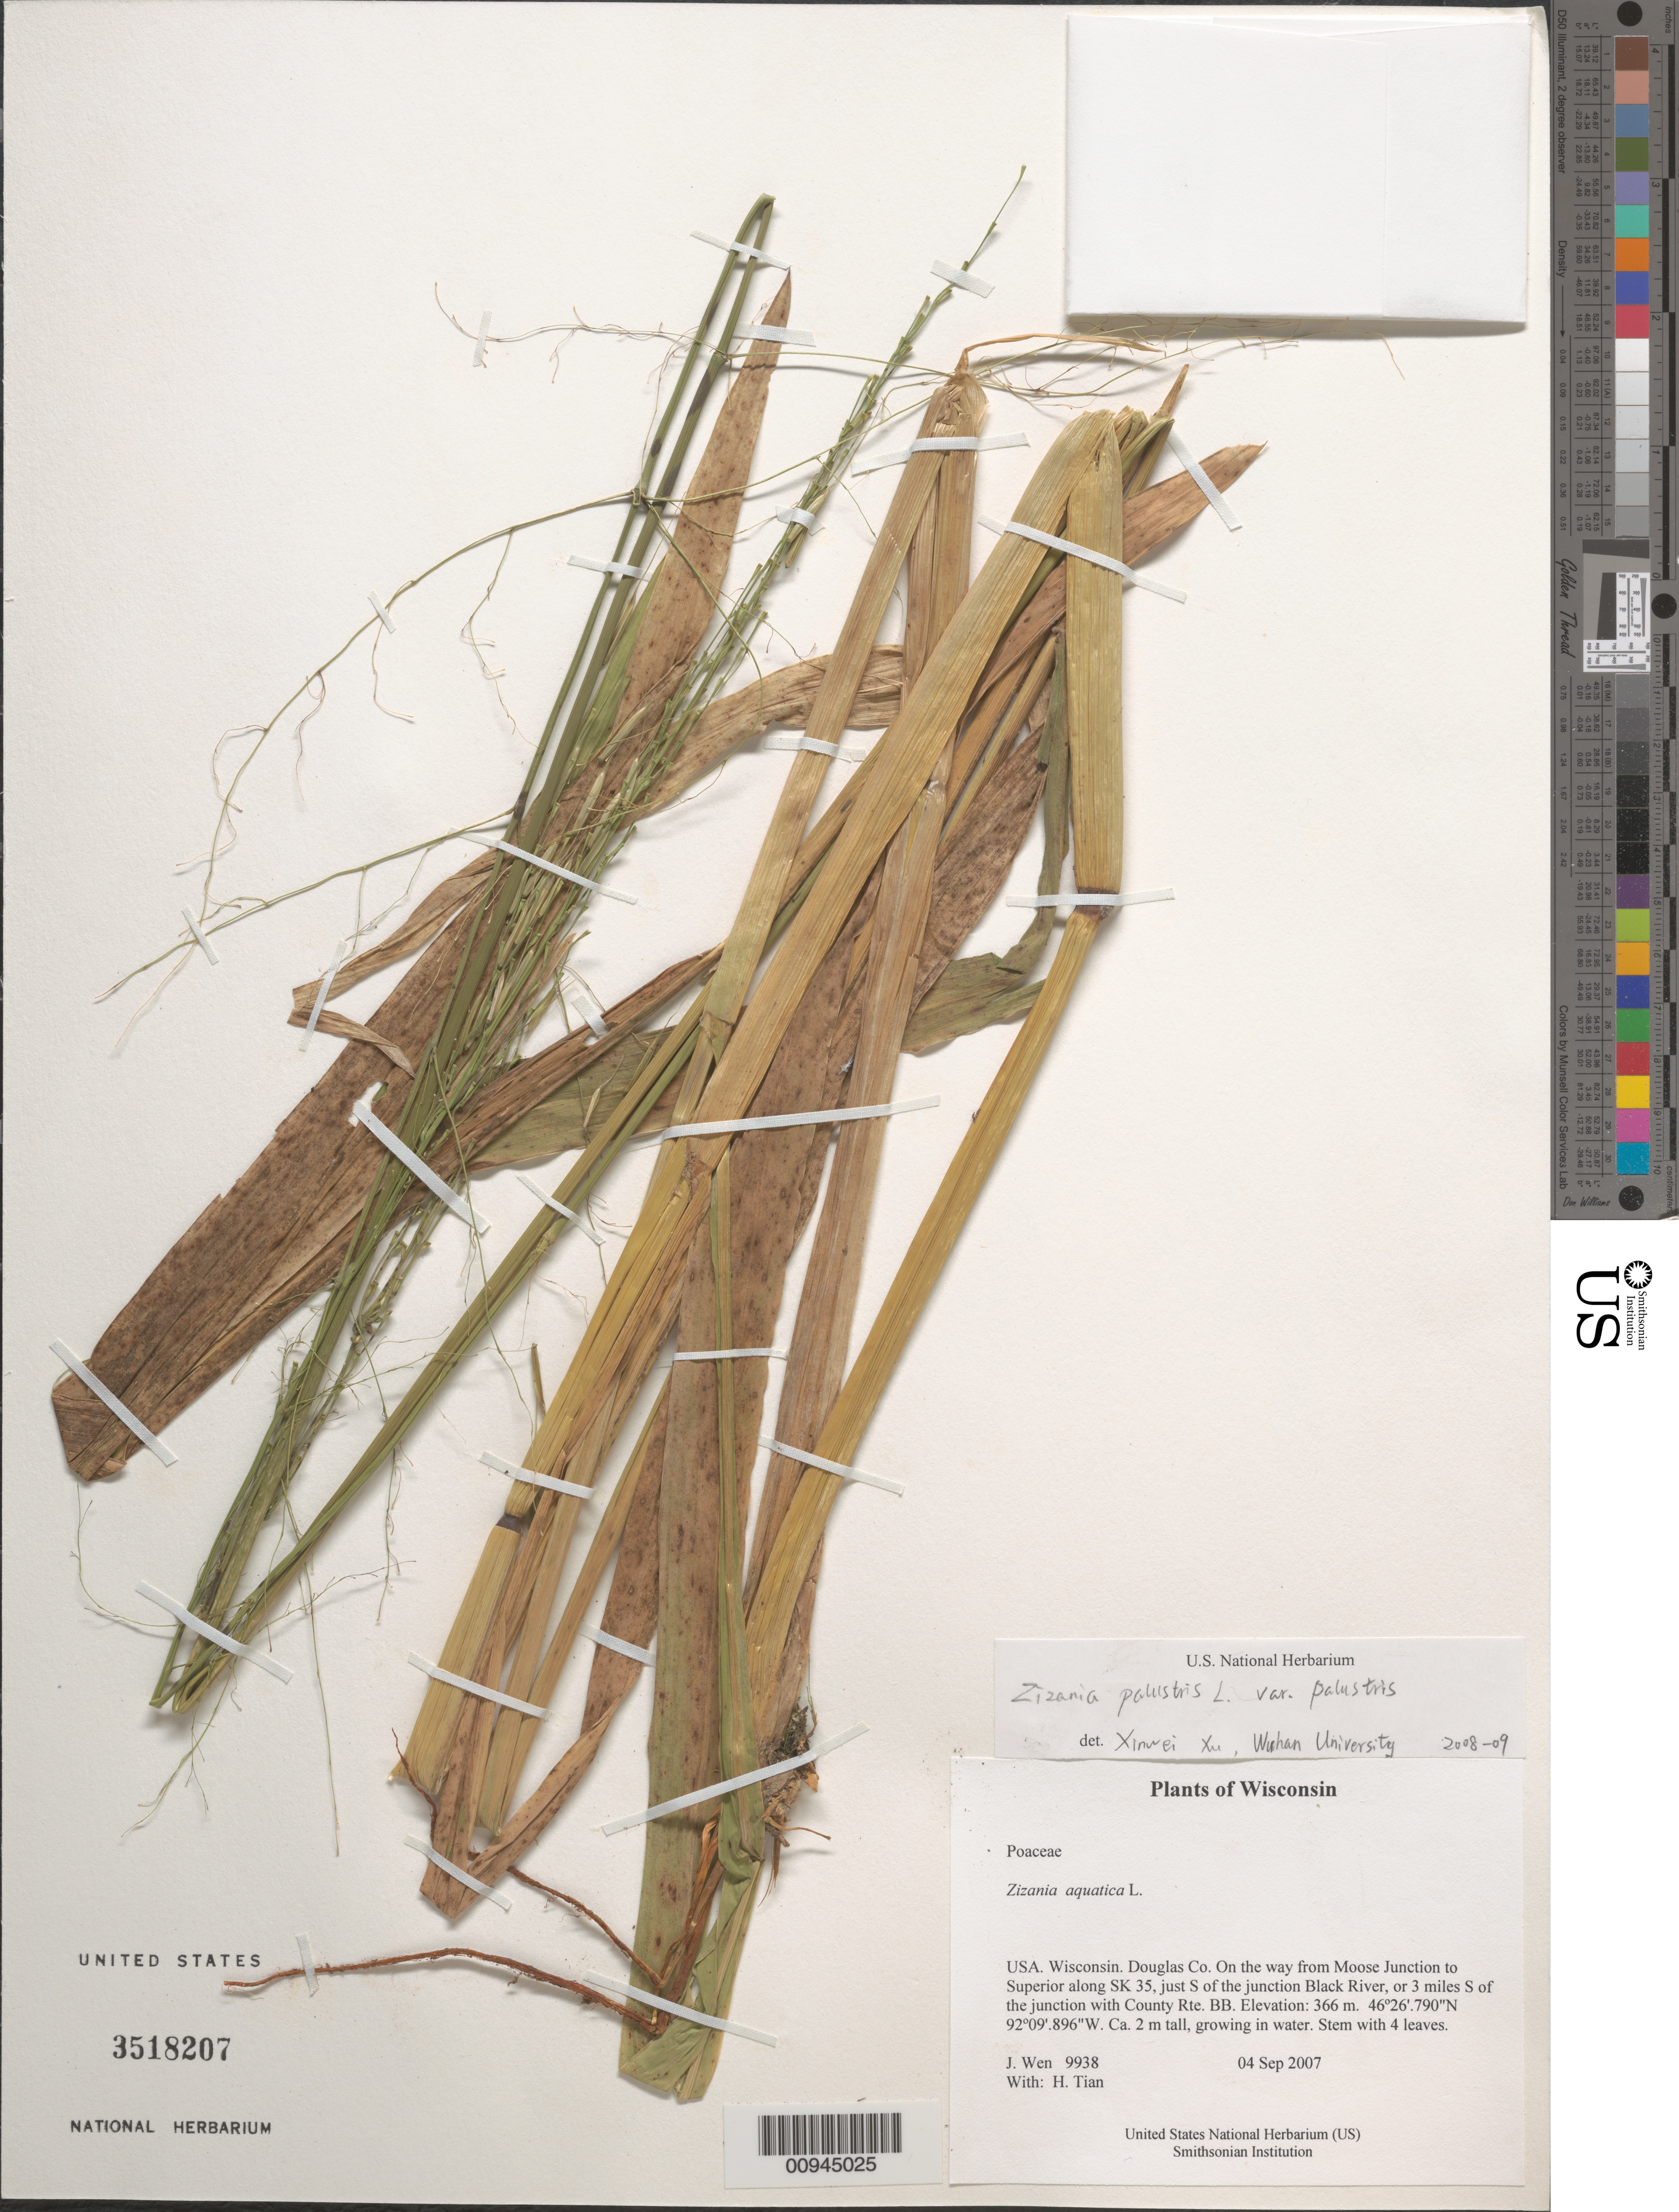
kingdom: Plantae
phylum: Tracheophyta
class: Liliopsida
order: Poales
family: Poaceae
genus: Zizania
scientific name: Zizania palustris var. palustris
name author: L.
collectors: J. Wen & H. Tian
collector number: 9938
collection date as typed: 04 Sep 2007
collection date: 2007-09-04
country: United States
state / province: Wisconsin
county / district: Douglas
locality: On the way from Moose Junction to Superior along SK 35, just S of the junction Black River, or 3 miles S of the junction with County Rte. BB.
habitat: Growing in water.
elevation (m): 366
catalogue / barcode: US 3518207